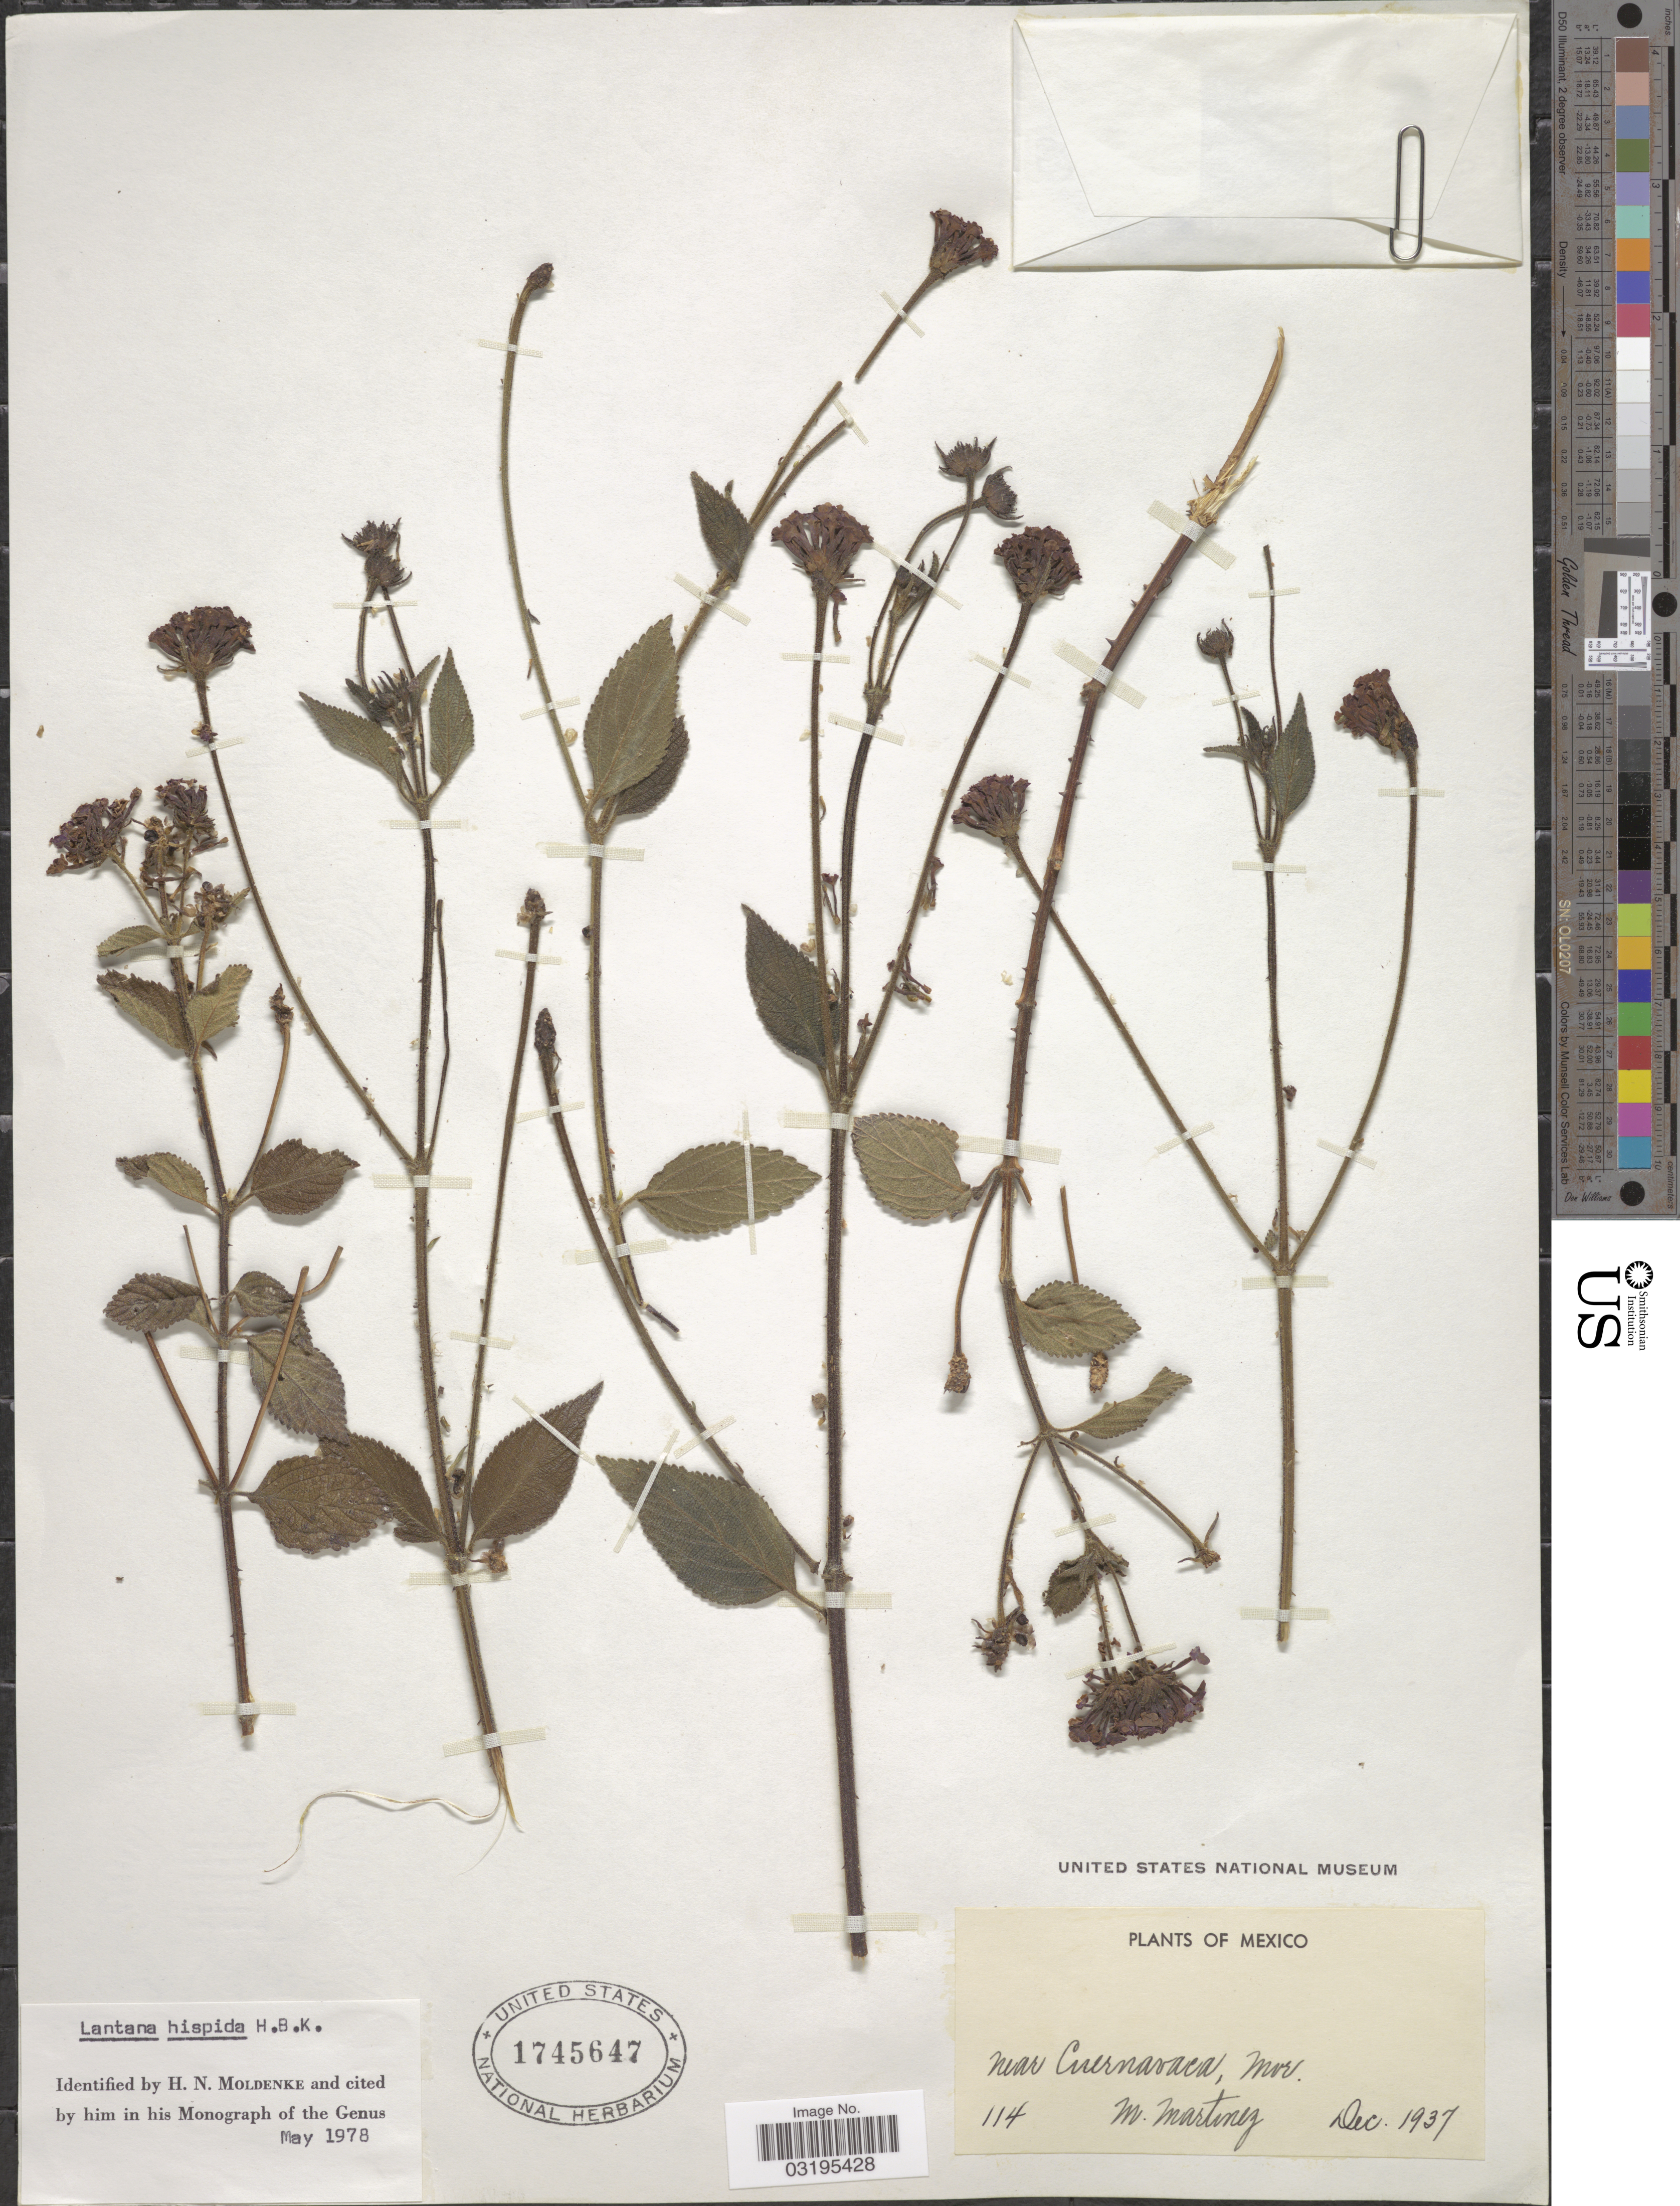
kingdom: Plantae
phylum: Tracheophyta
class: Magnoliopsida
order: Lamiales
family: Verbenaceae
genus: Lantana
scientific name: Lantana hispida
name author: Kunth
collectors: M. Martínez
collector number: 114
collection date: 1937-12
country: Mexico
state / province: Morelos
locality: Near Cuernavaca.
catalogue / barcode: US 1745647